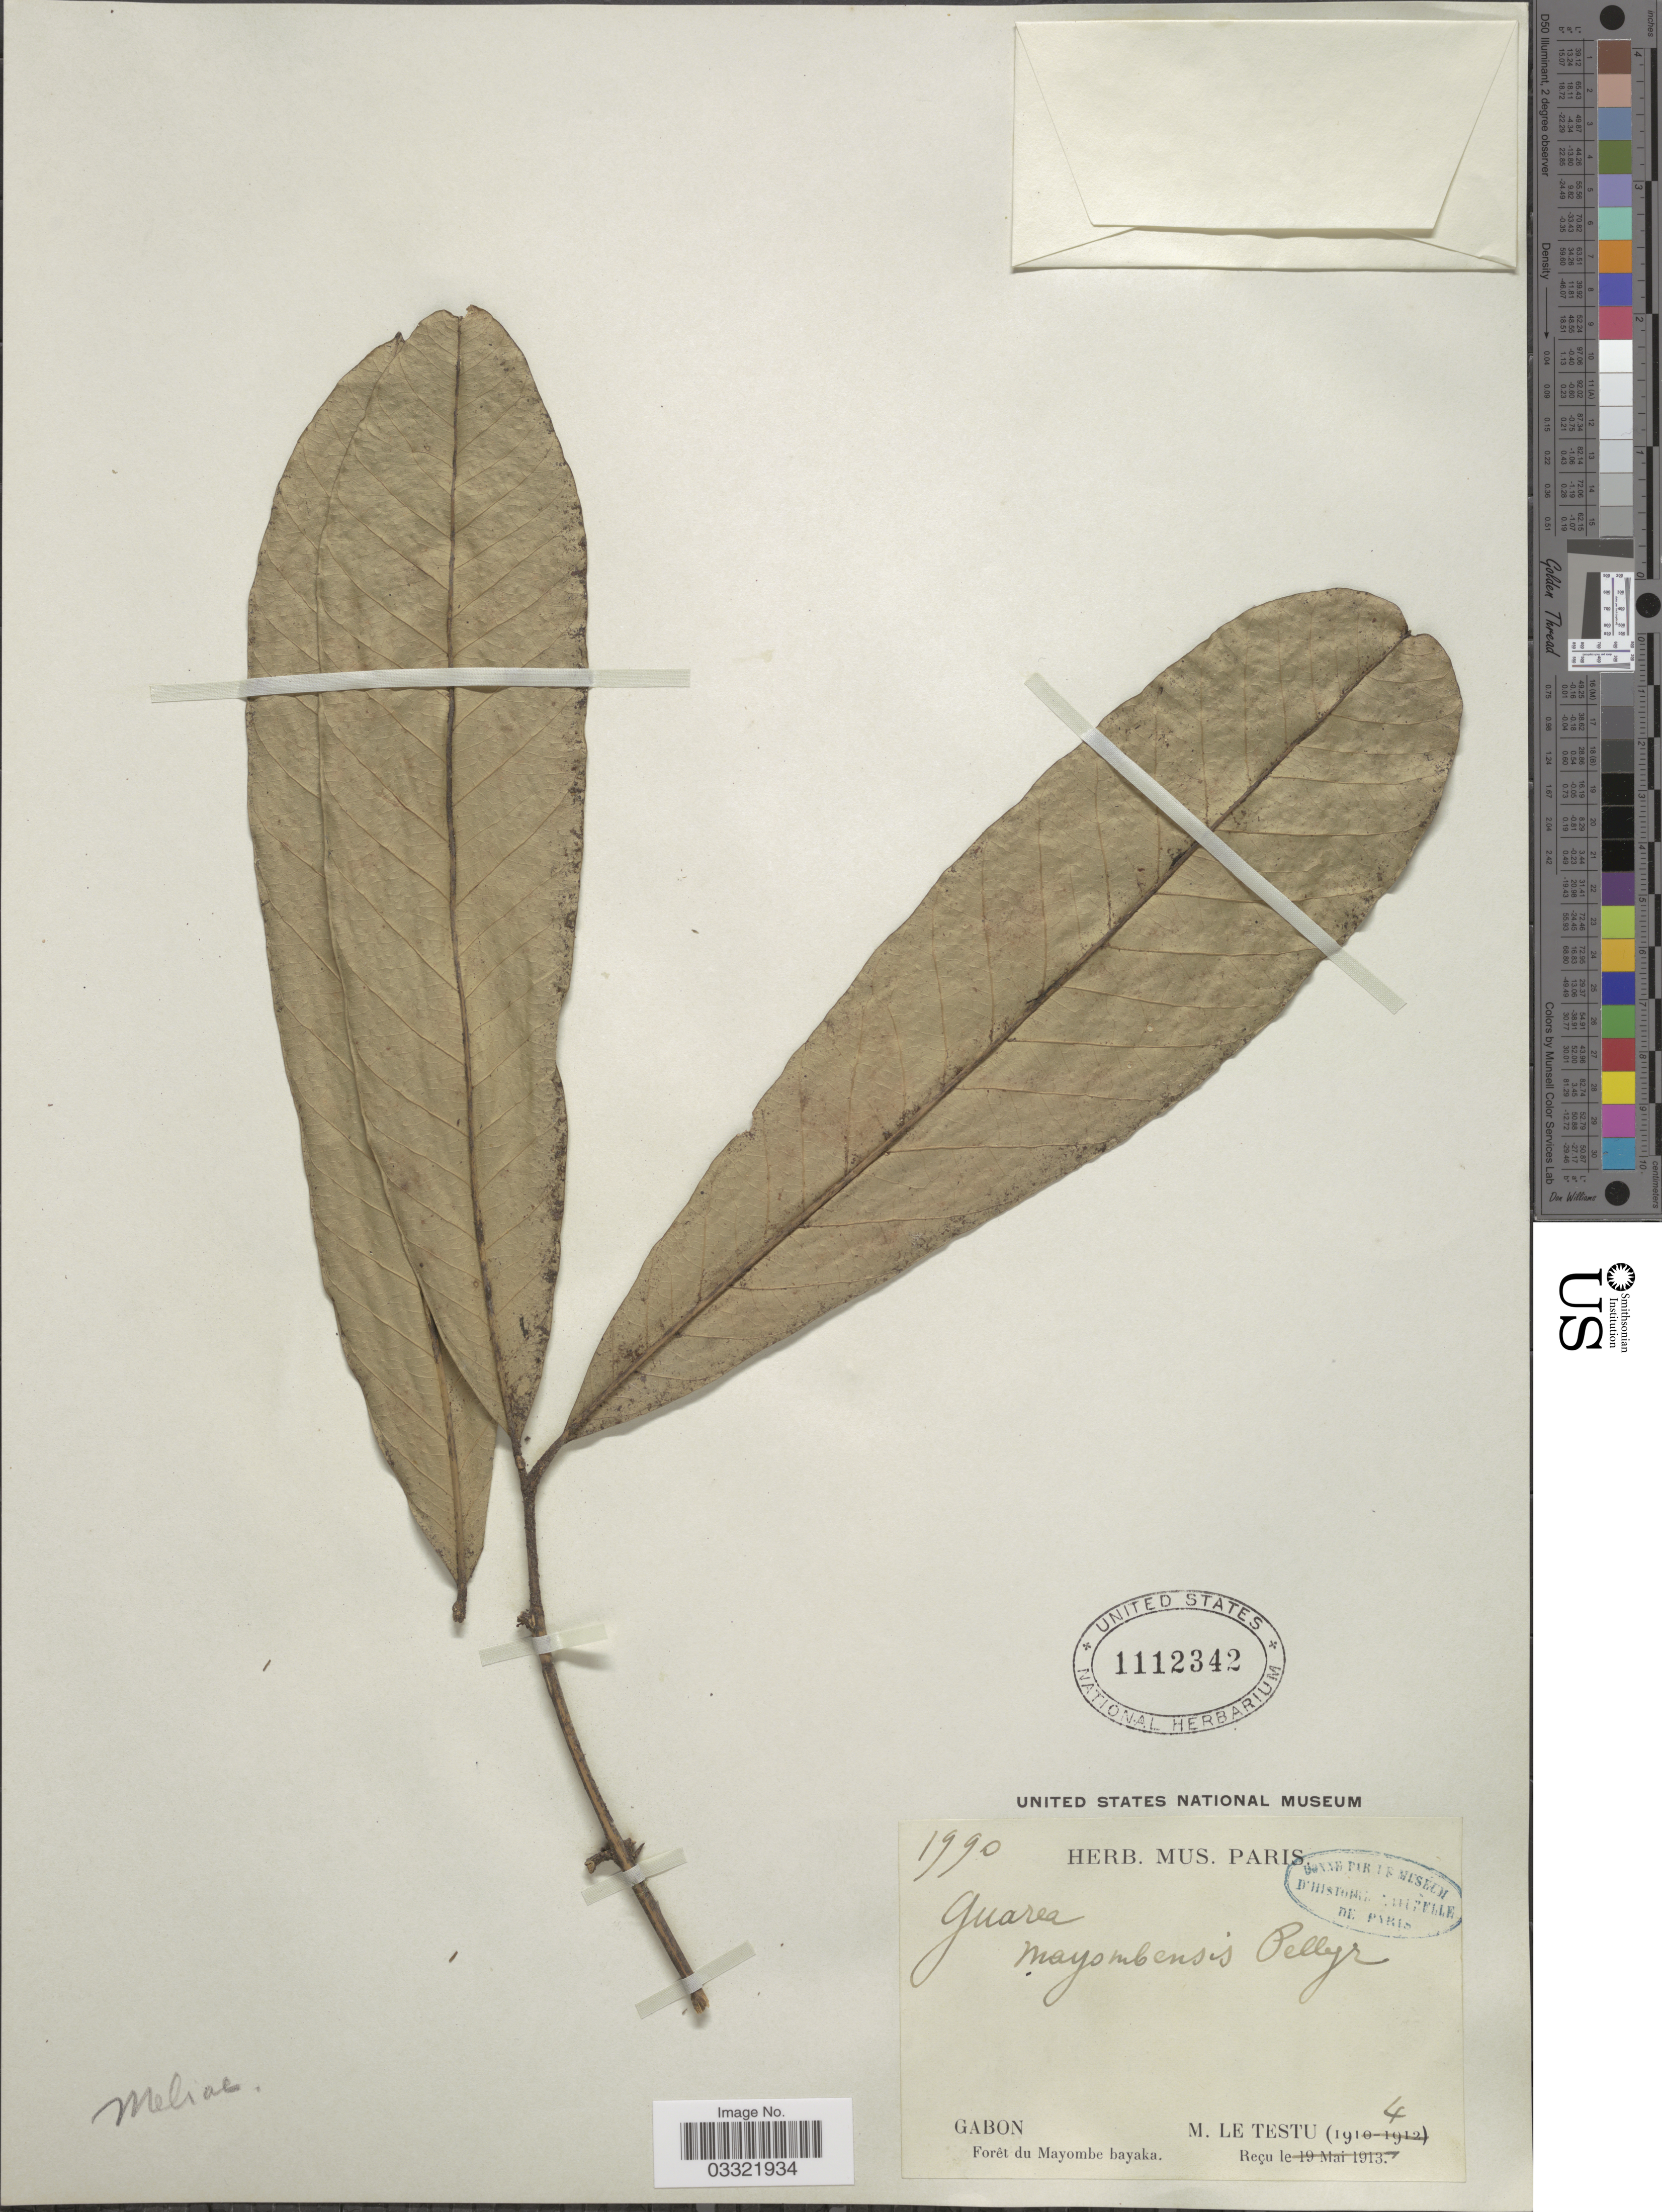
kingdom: Plantae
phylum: Tracheophyta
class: Magnoliopsida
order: Sapindales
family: Meliaceae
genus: Guarea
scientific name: Guarea mayombensis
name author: Pellegr.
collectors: M. Le Testu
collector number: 1990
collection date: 1914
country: Gabon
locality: Forêt du Mayombe bayaka.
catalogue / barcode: US 1112342